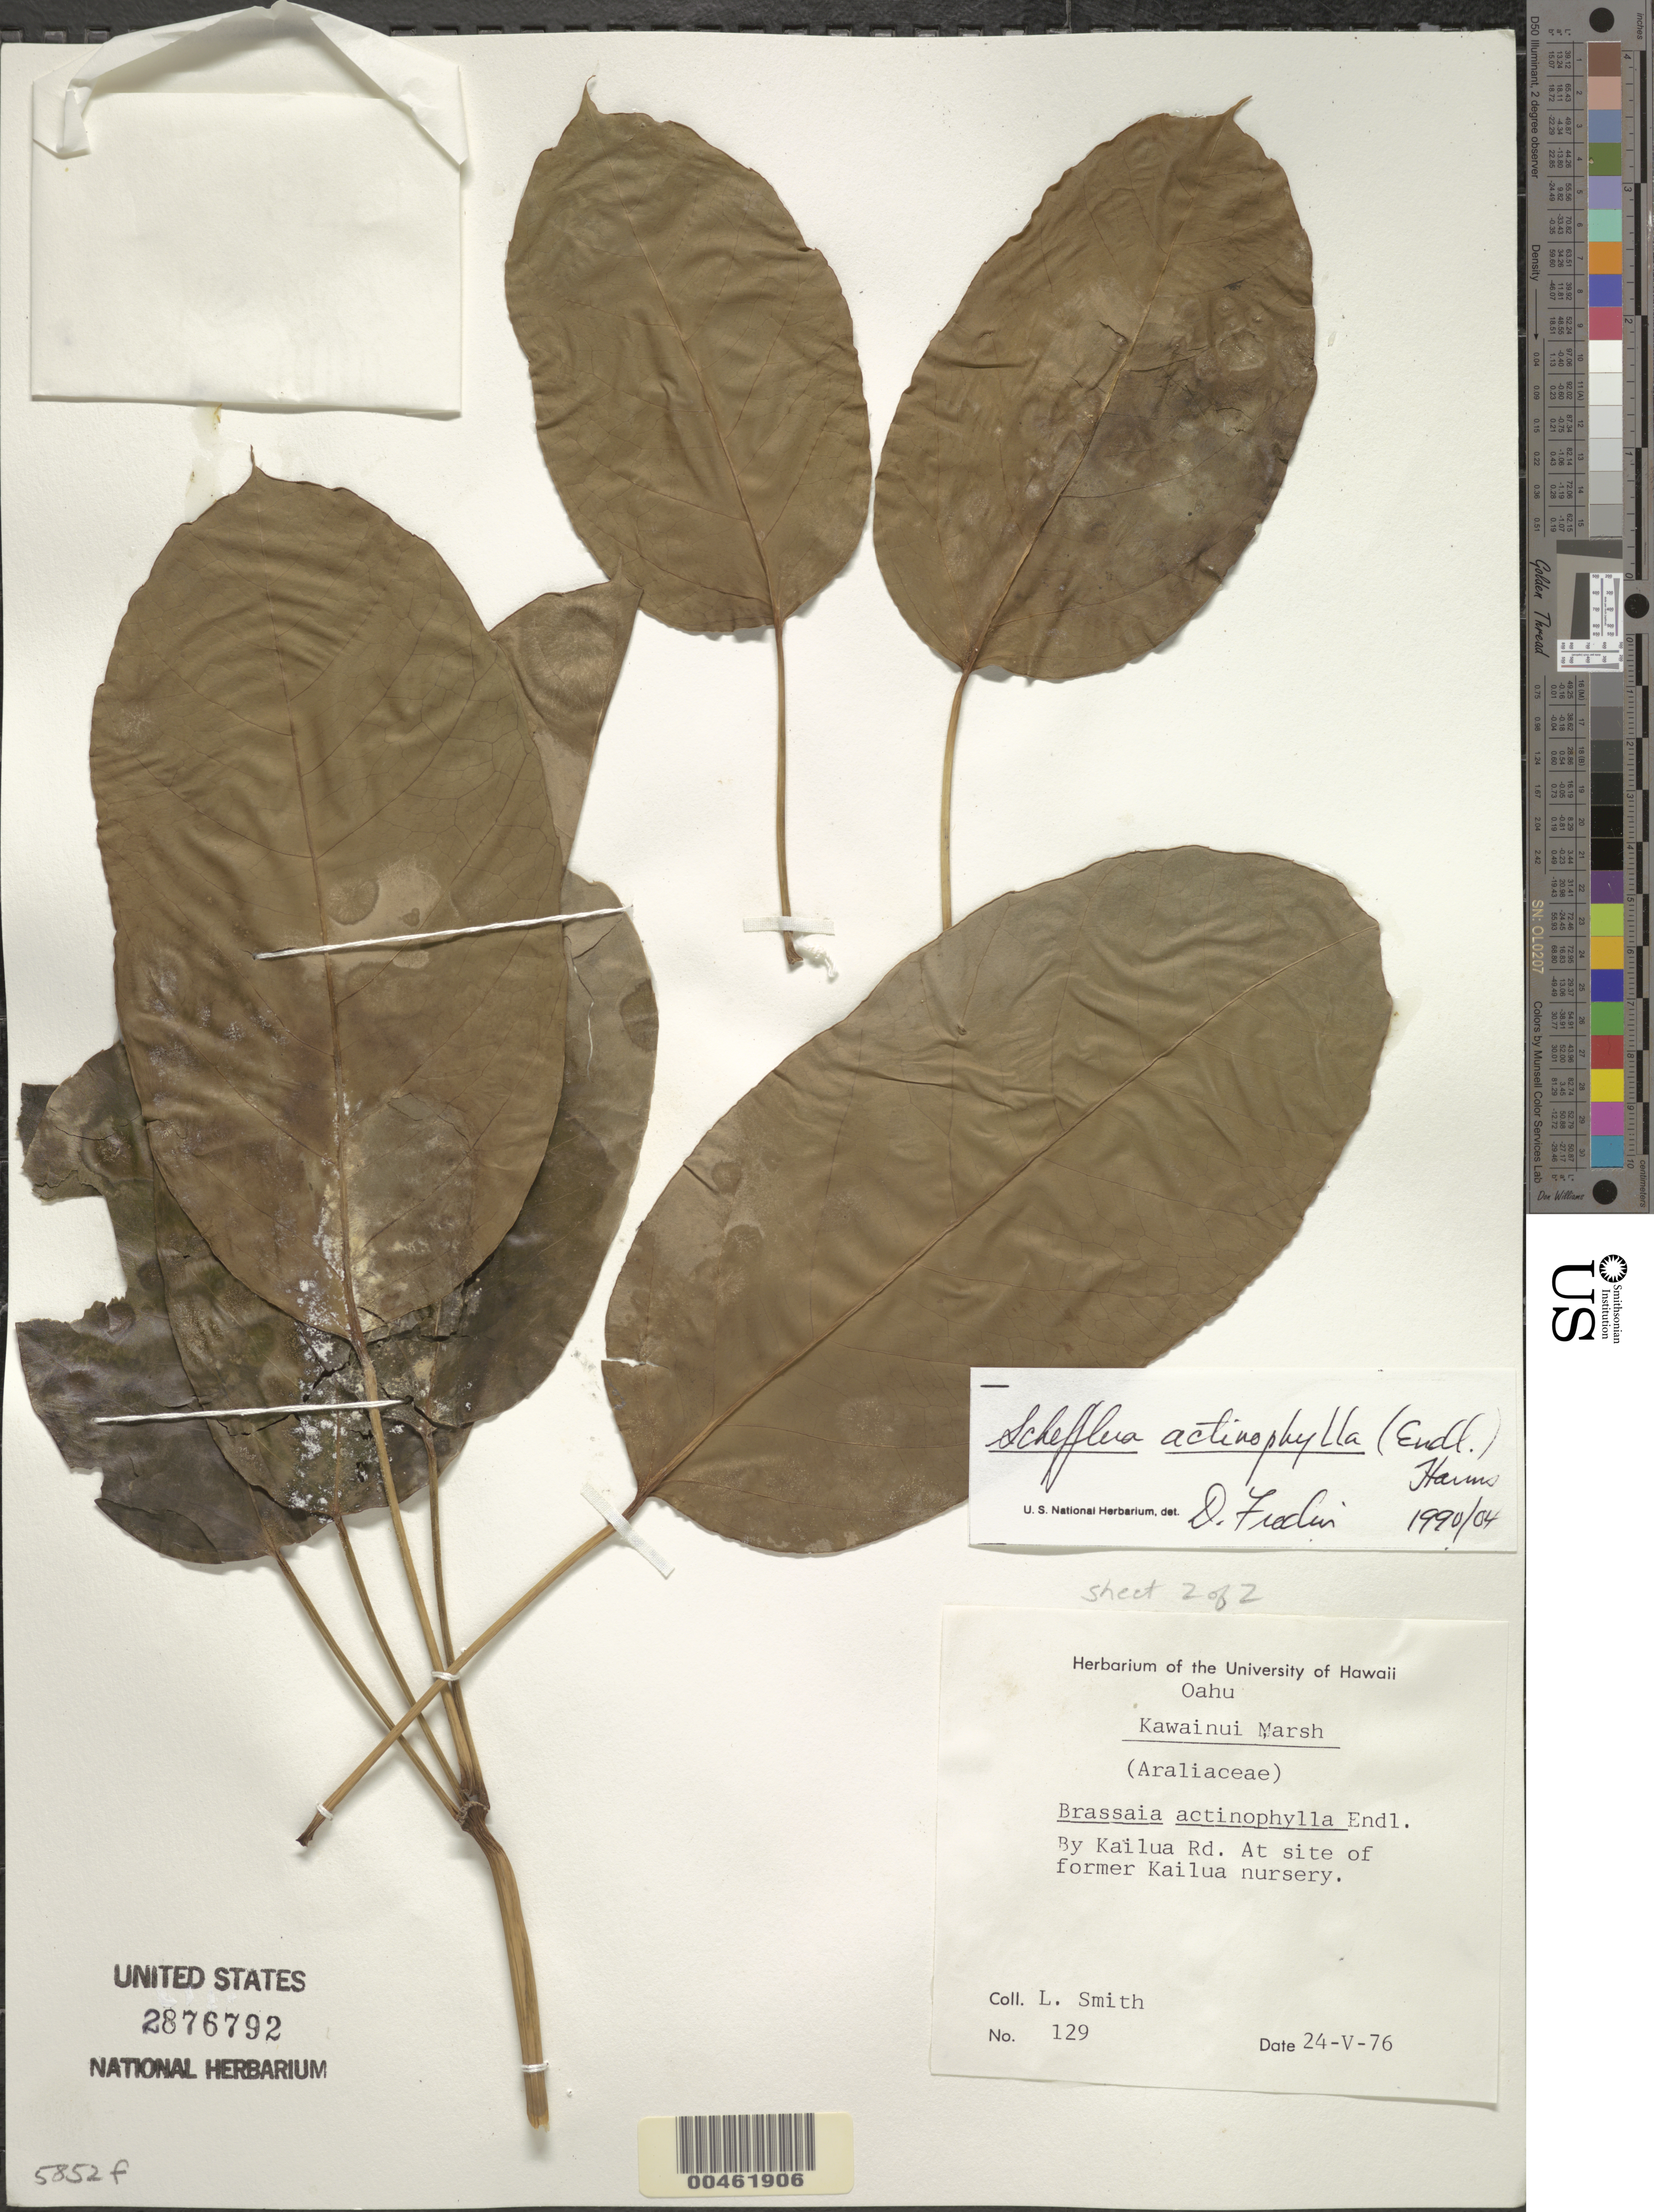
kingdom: Plantae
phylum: Tracheophyta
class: Magnoliopsida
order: Apiales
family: Araliaceae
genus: Heptapleurum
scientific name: Heptapleurum actinophyllum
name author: (Endl.) Lowry & G. M. Plunkett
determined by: Wagner, W. L., (BOT), Smithsonian Institution - National Museum of Natural History (UNITED STATES)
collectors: L. Smith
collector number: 129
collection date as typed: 24 May 1976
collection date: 1976-05-24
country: United States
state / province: Hawaii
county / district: Honolulu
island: Oahu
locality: Kawainui Marsh, by Kailua Road, at site of former Kailua nursery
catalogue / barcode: US 2876792